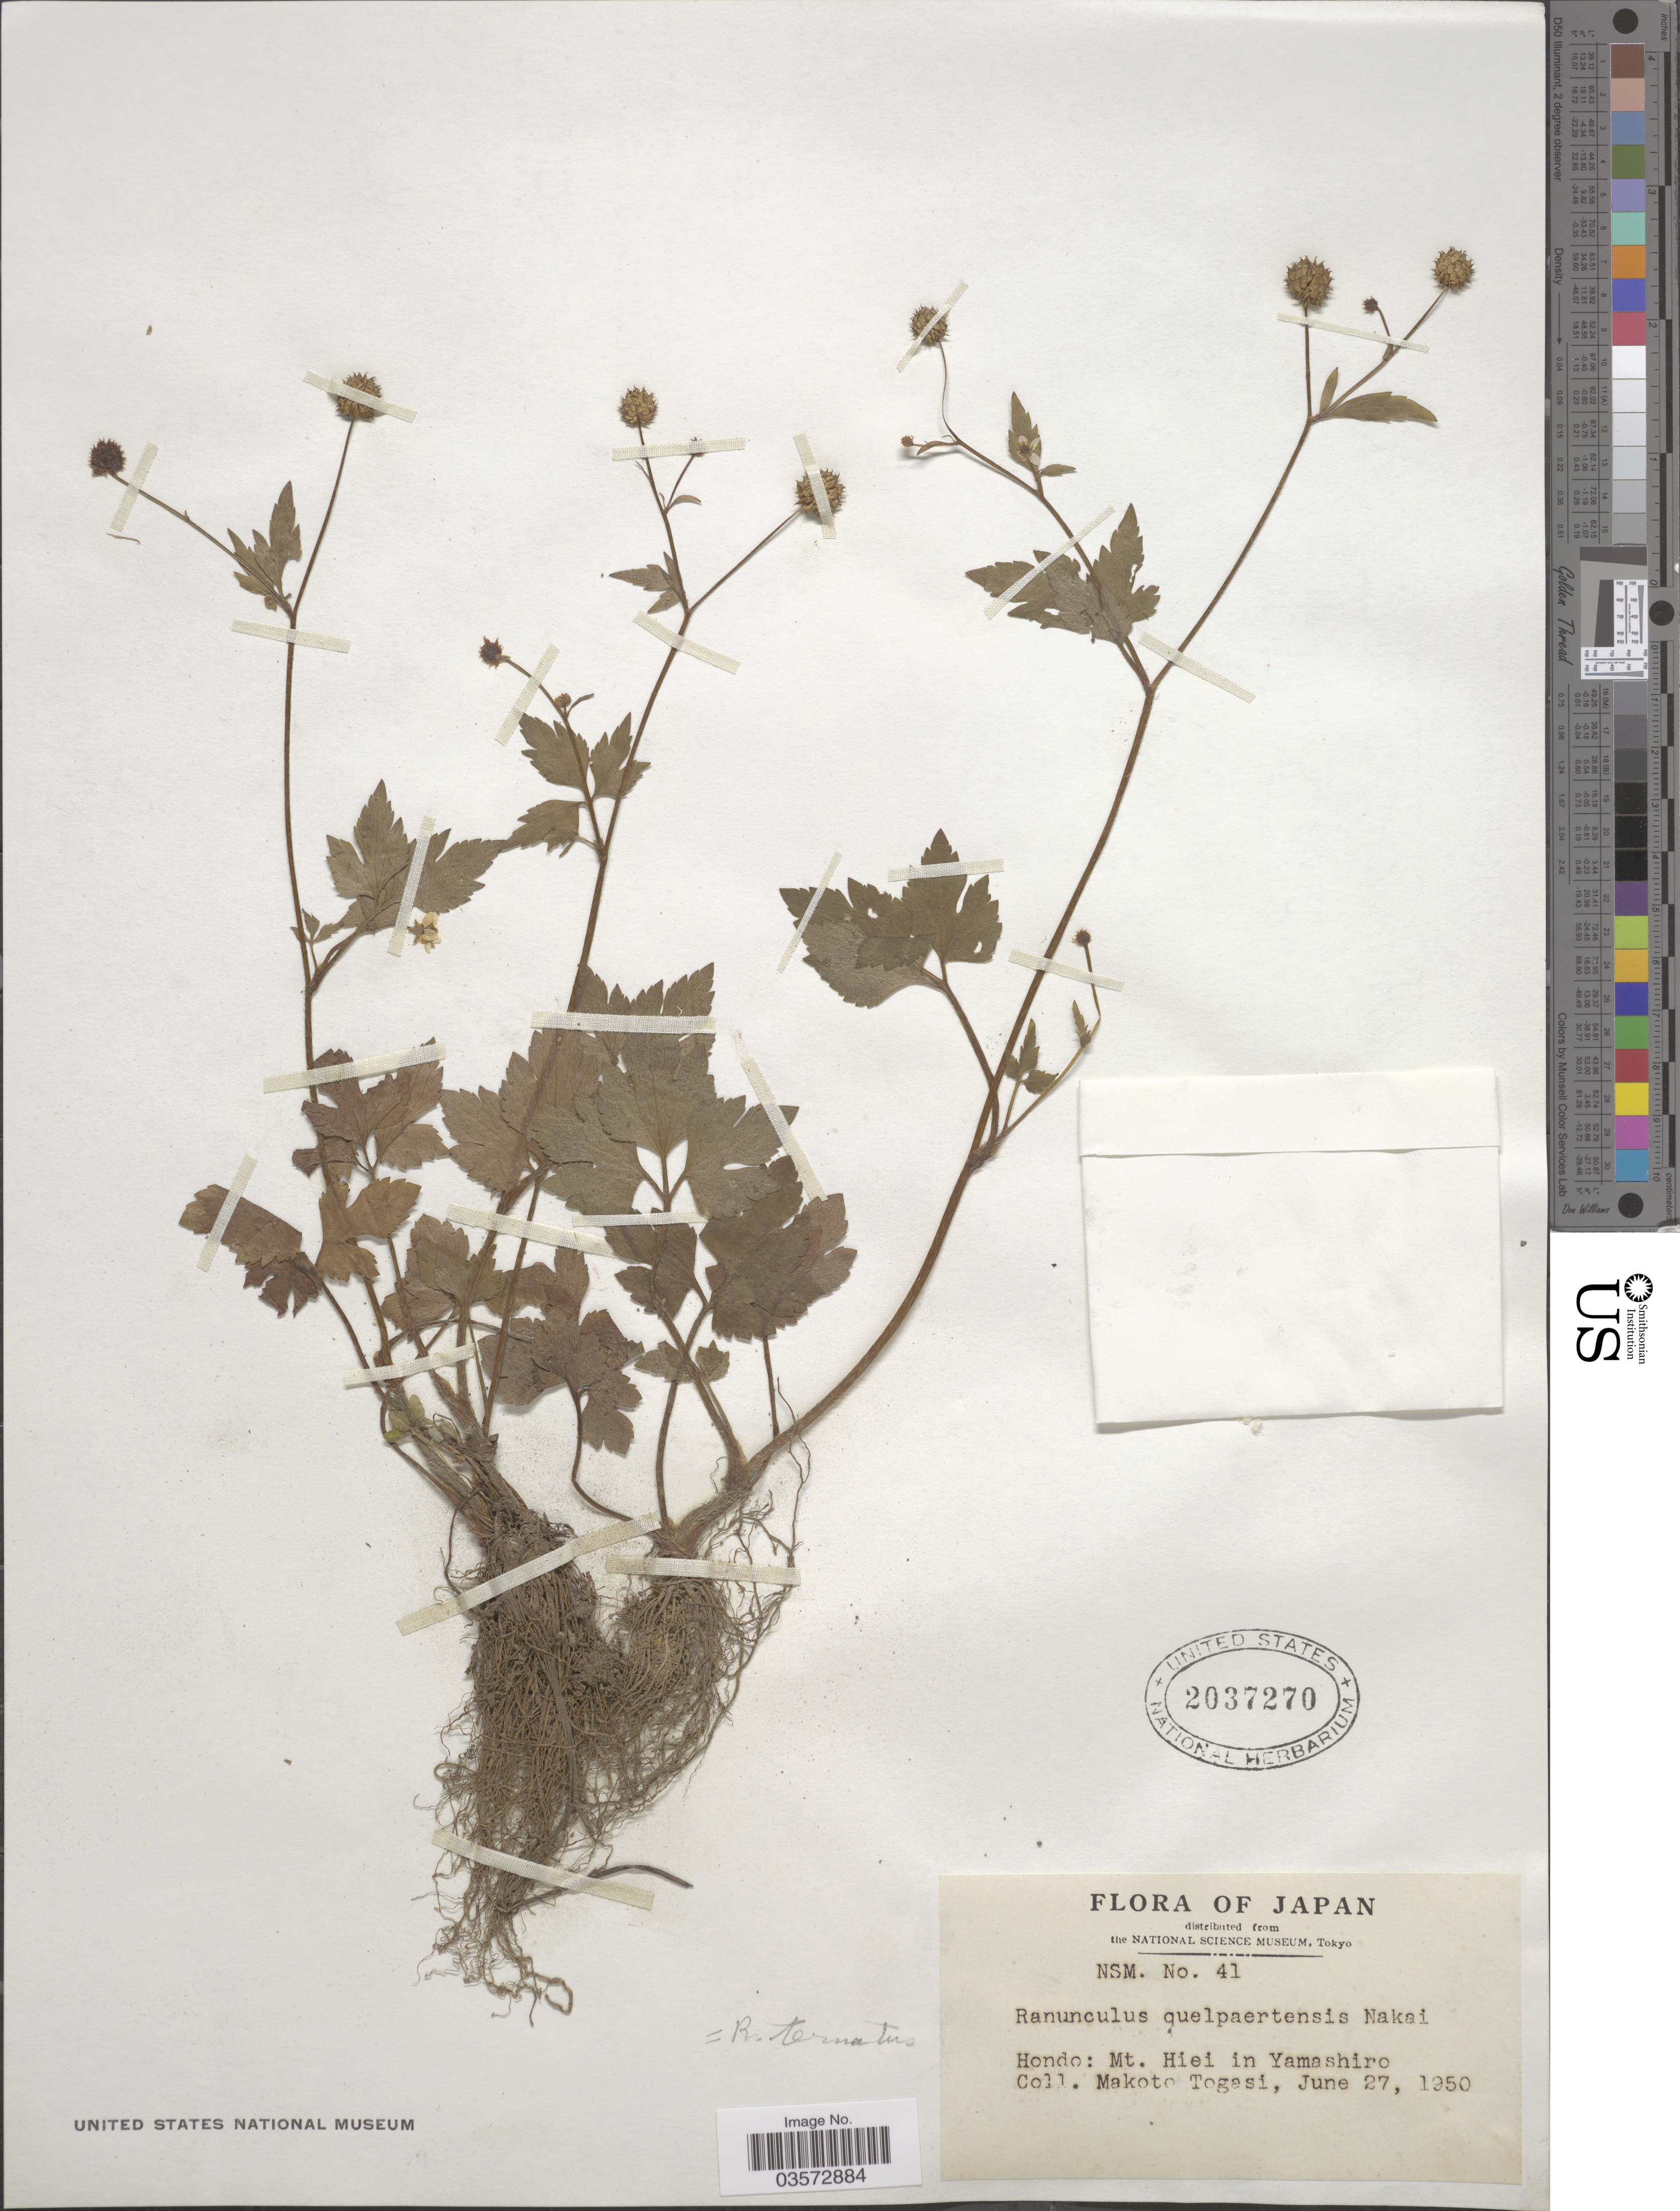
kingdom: Plantae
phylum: Tracheophyta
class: Magnoliopsida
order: Ranunculales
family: Ranunculaceae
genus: Ranunculus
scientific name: Ranunculus quelpaertensis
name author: Nakai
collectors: M. Togashi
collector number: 41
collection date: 1950-06-27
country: Japan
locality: Hondo: Mt. Hiei in Yamashiro.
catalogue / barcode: US 2037270